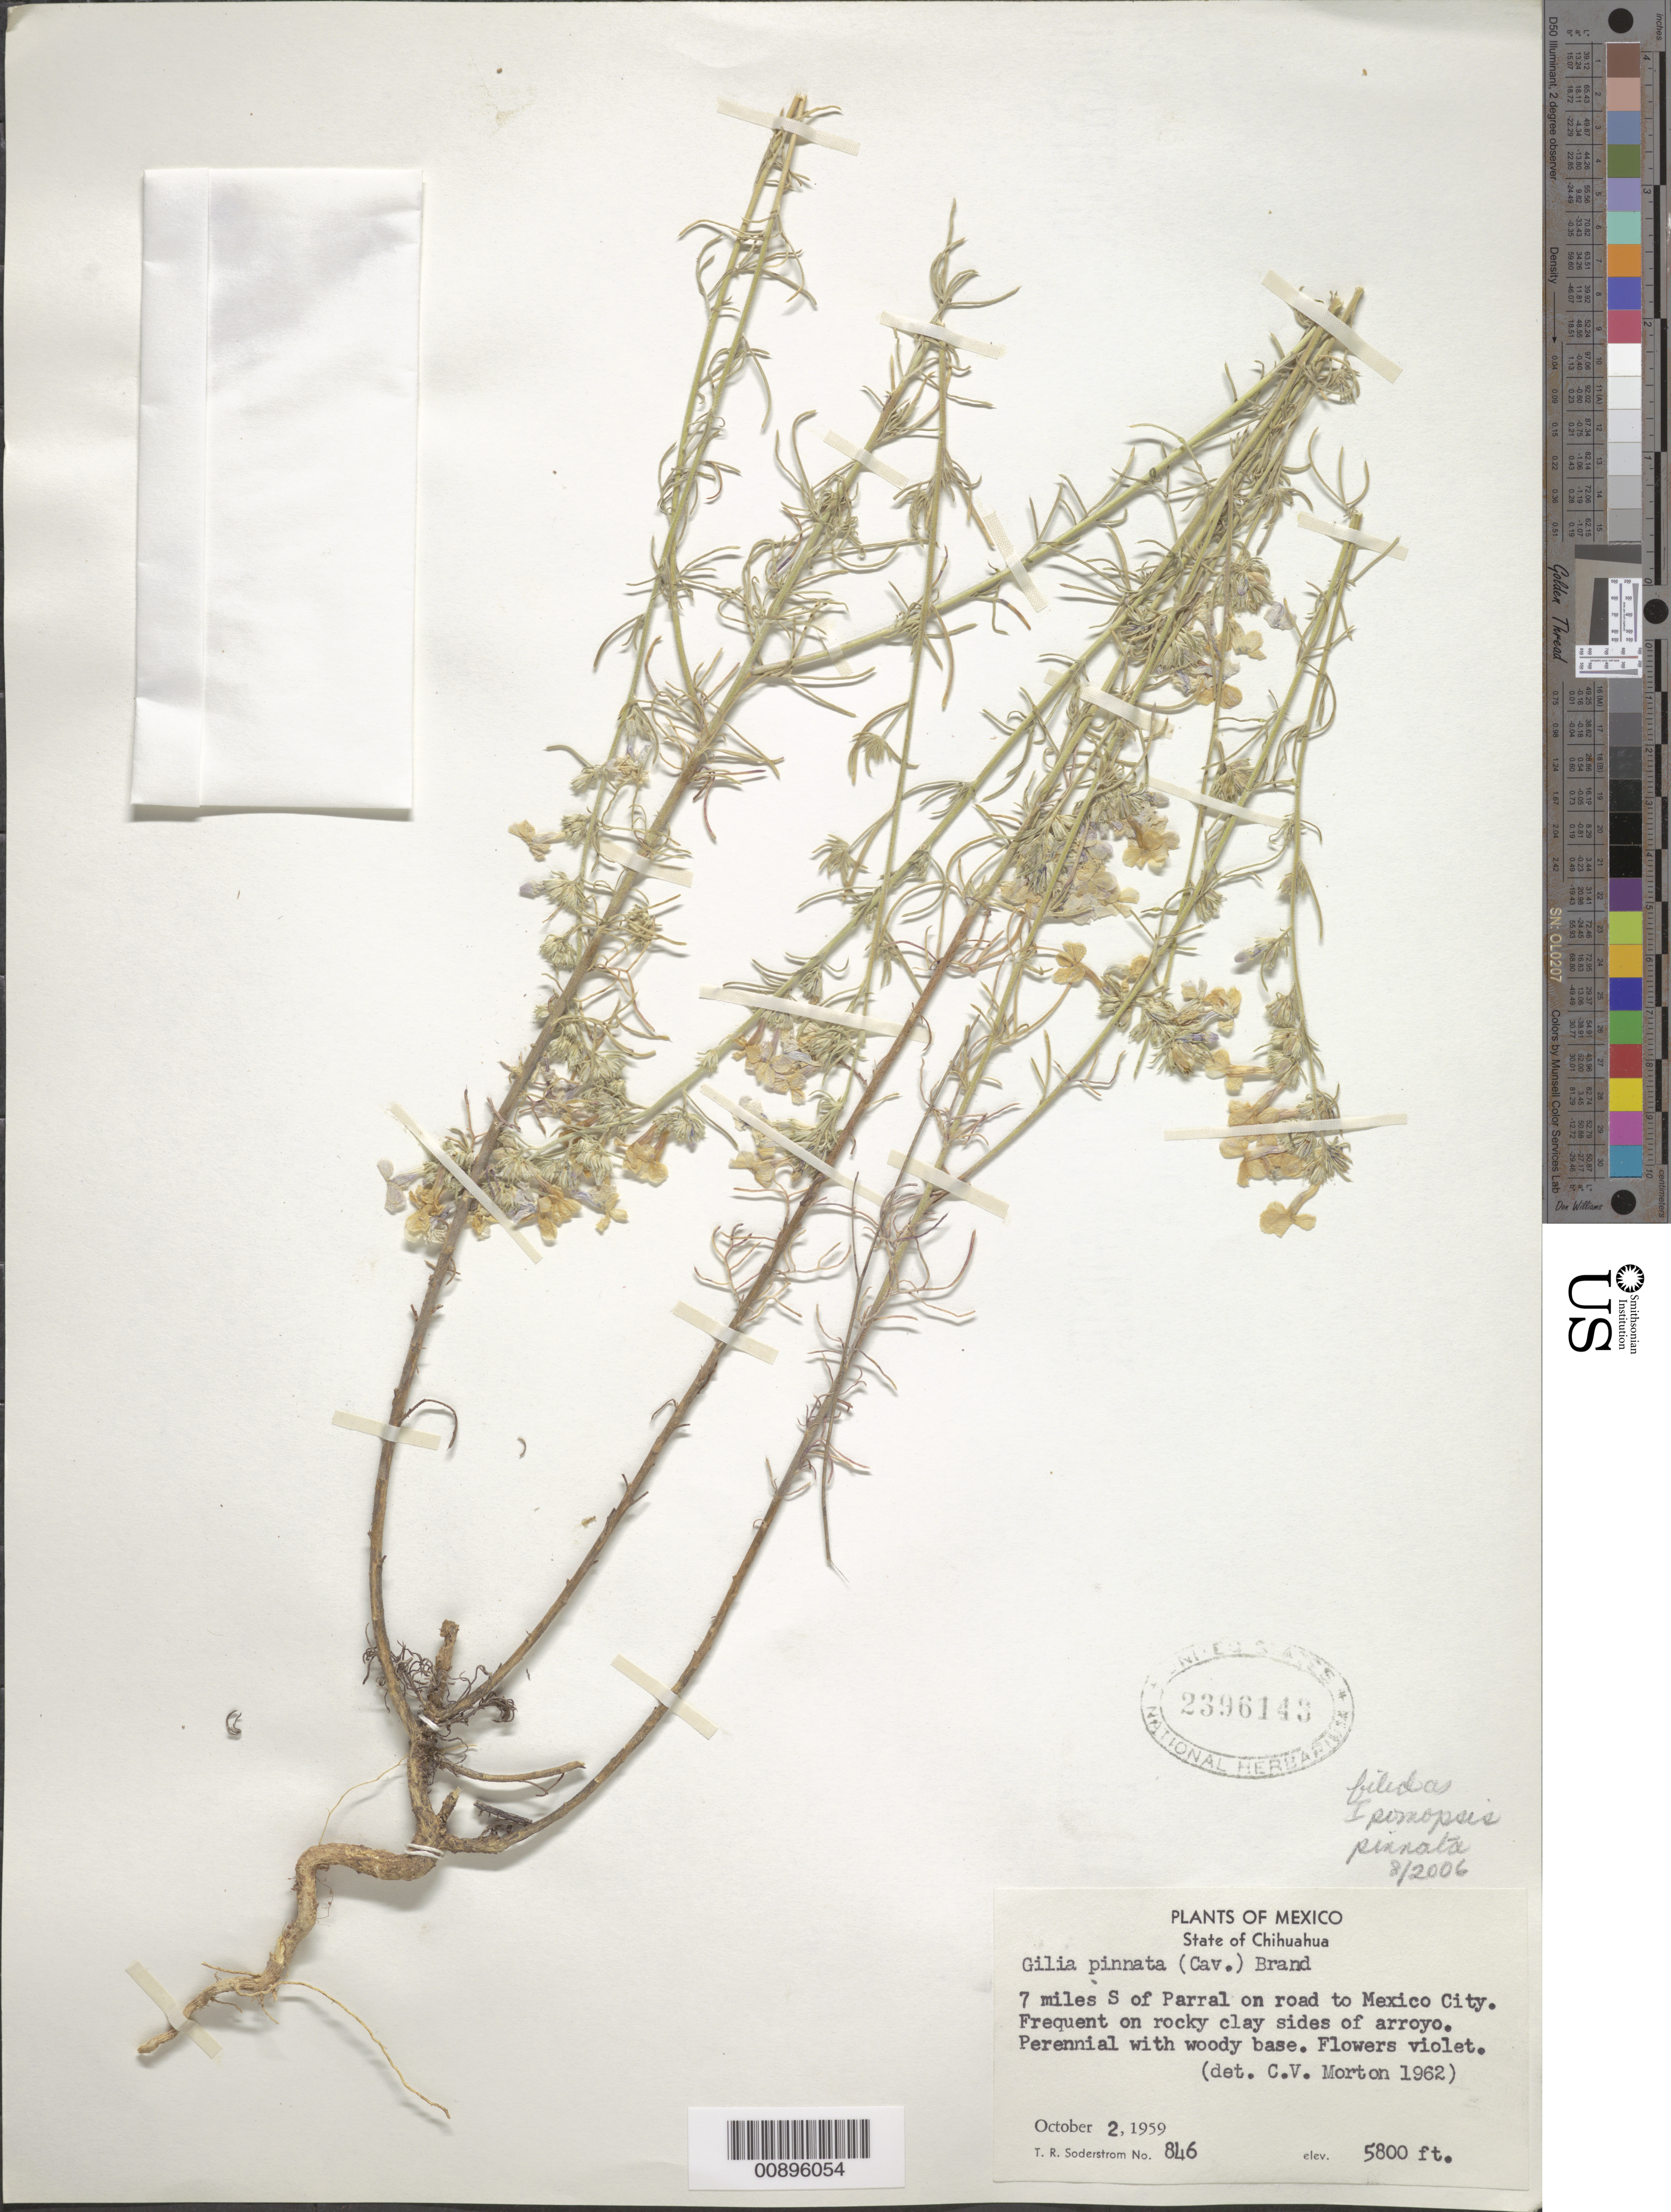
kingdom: Plantae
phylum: Tracheophyta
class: Magnoliopsida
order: Ericales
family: Polemoniaceae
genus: Ipomopsis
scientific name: Ipomopsis pinnata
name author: (Cav.) V.E. Grant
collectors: T. R. Soderstrom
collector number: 846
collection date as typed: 02 Oct 1959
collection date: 1959-10-02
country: Mexico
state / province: Chihuahua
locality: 7 miles S of Parral, Chihuahua on road to Mexico City.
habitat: Frequent on rocky clay sides of arroyo.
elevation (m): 1768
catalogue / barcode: US 2396143